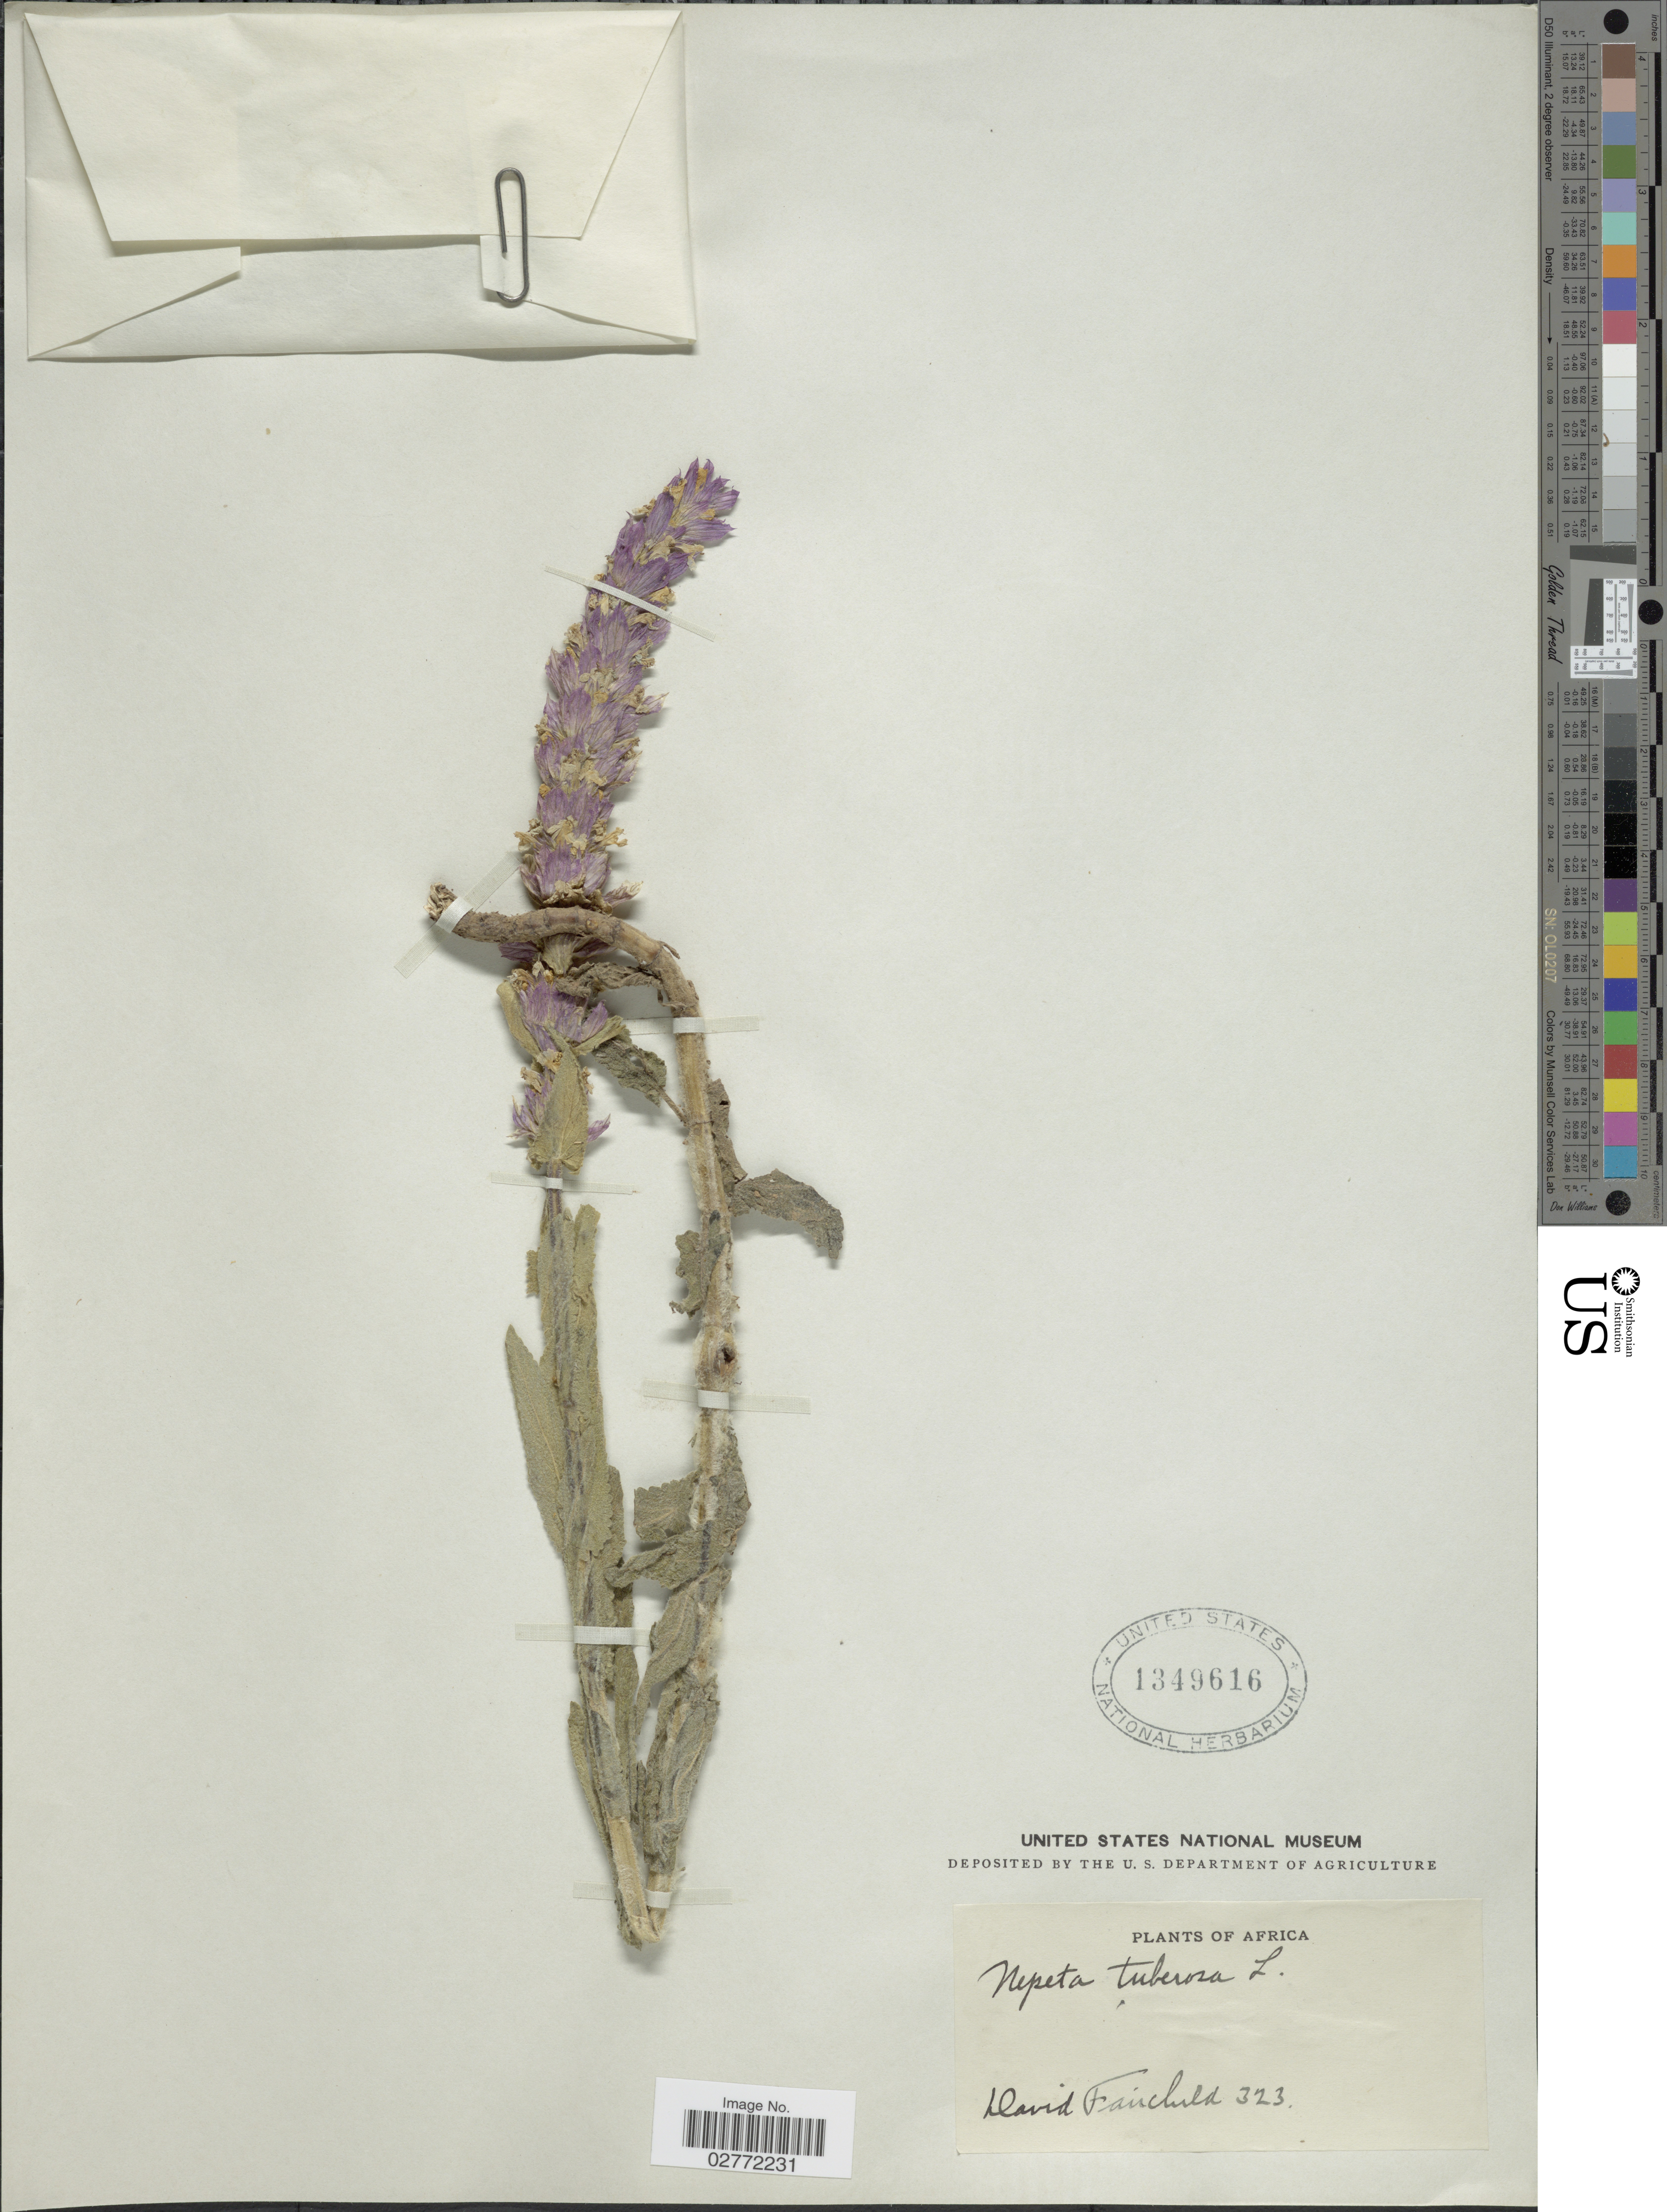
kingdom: Plantae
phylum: Tracheophyta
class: Magnoliopsida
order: Lamiales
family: Lamiaceae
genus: Nepeta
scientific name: Nepeta tuberosa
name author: L.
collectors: D. Fairchild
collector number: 323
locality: Africa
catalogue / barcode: US 1349616